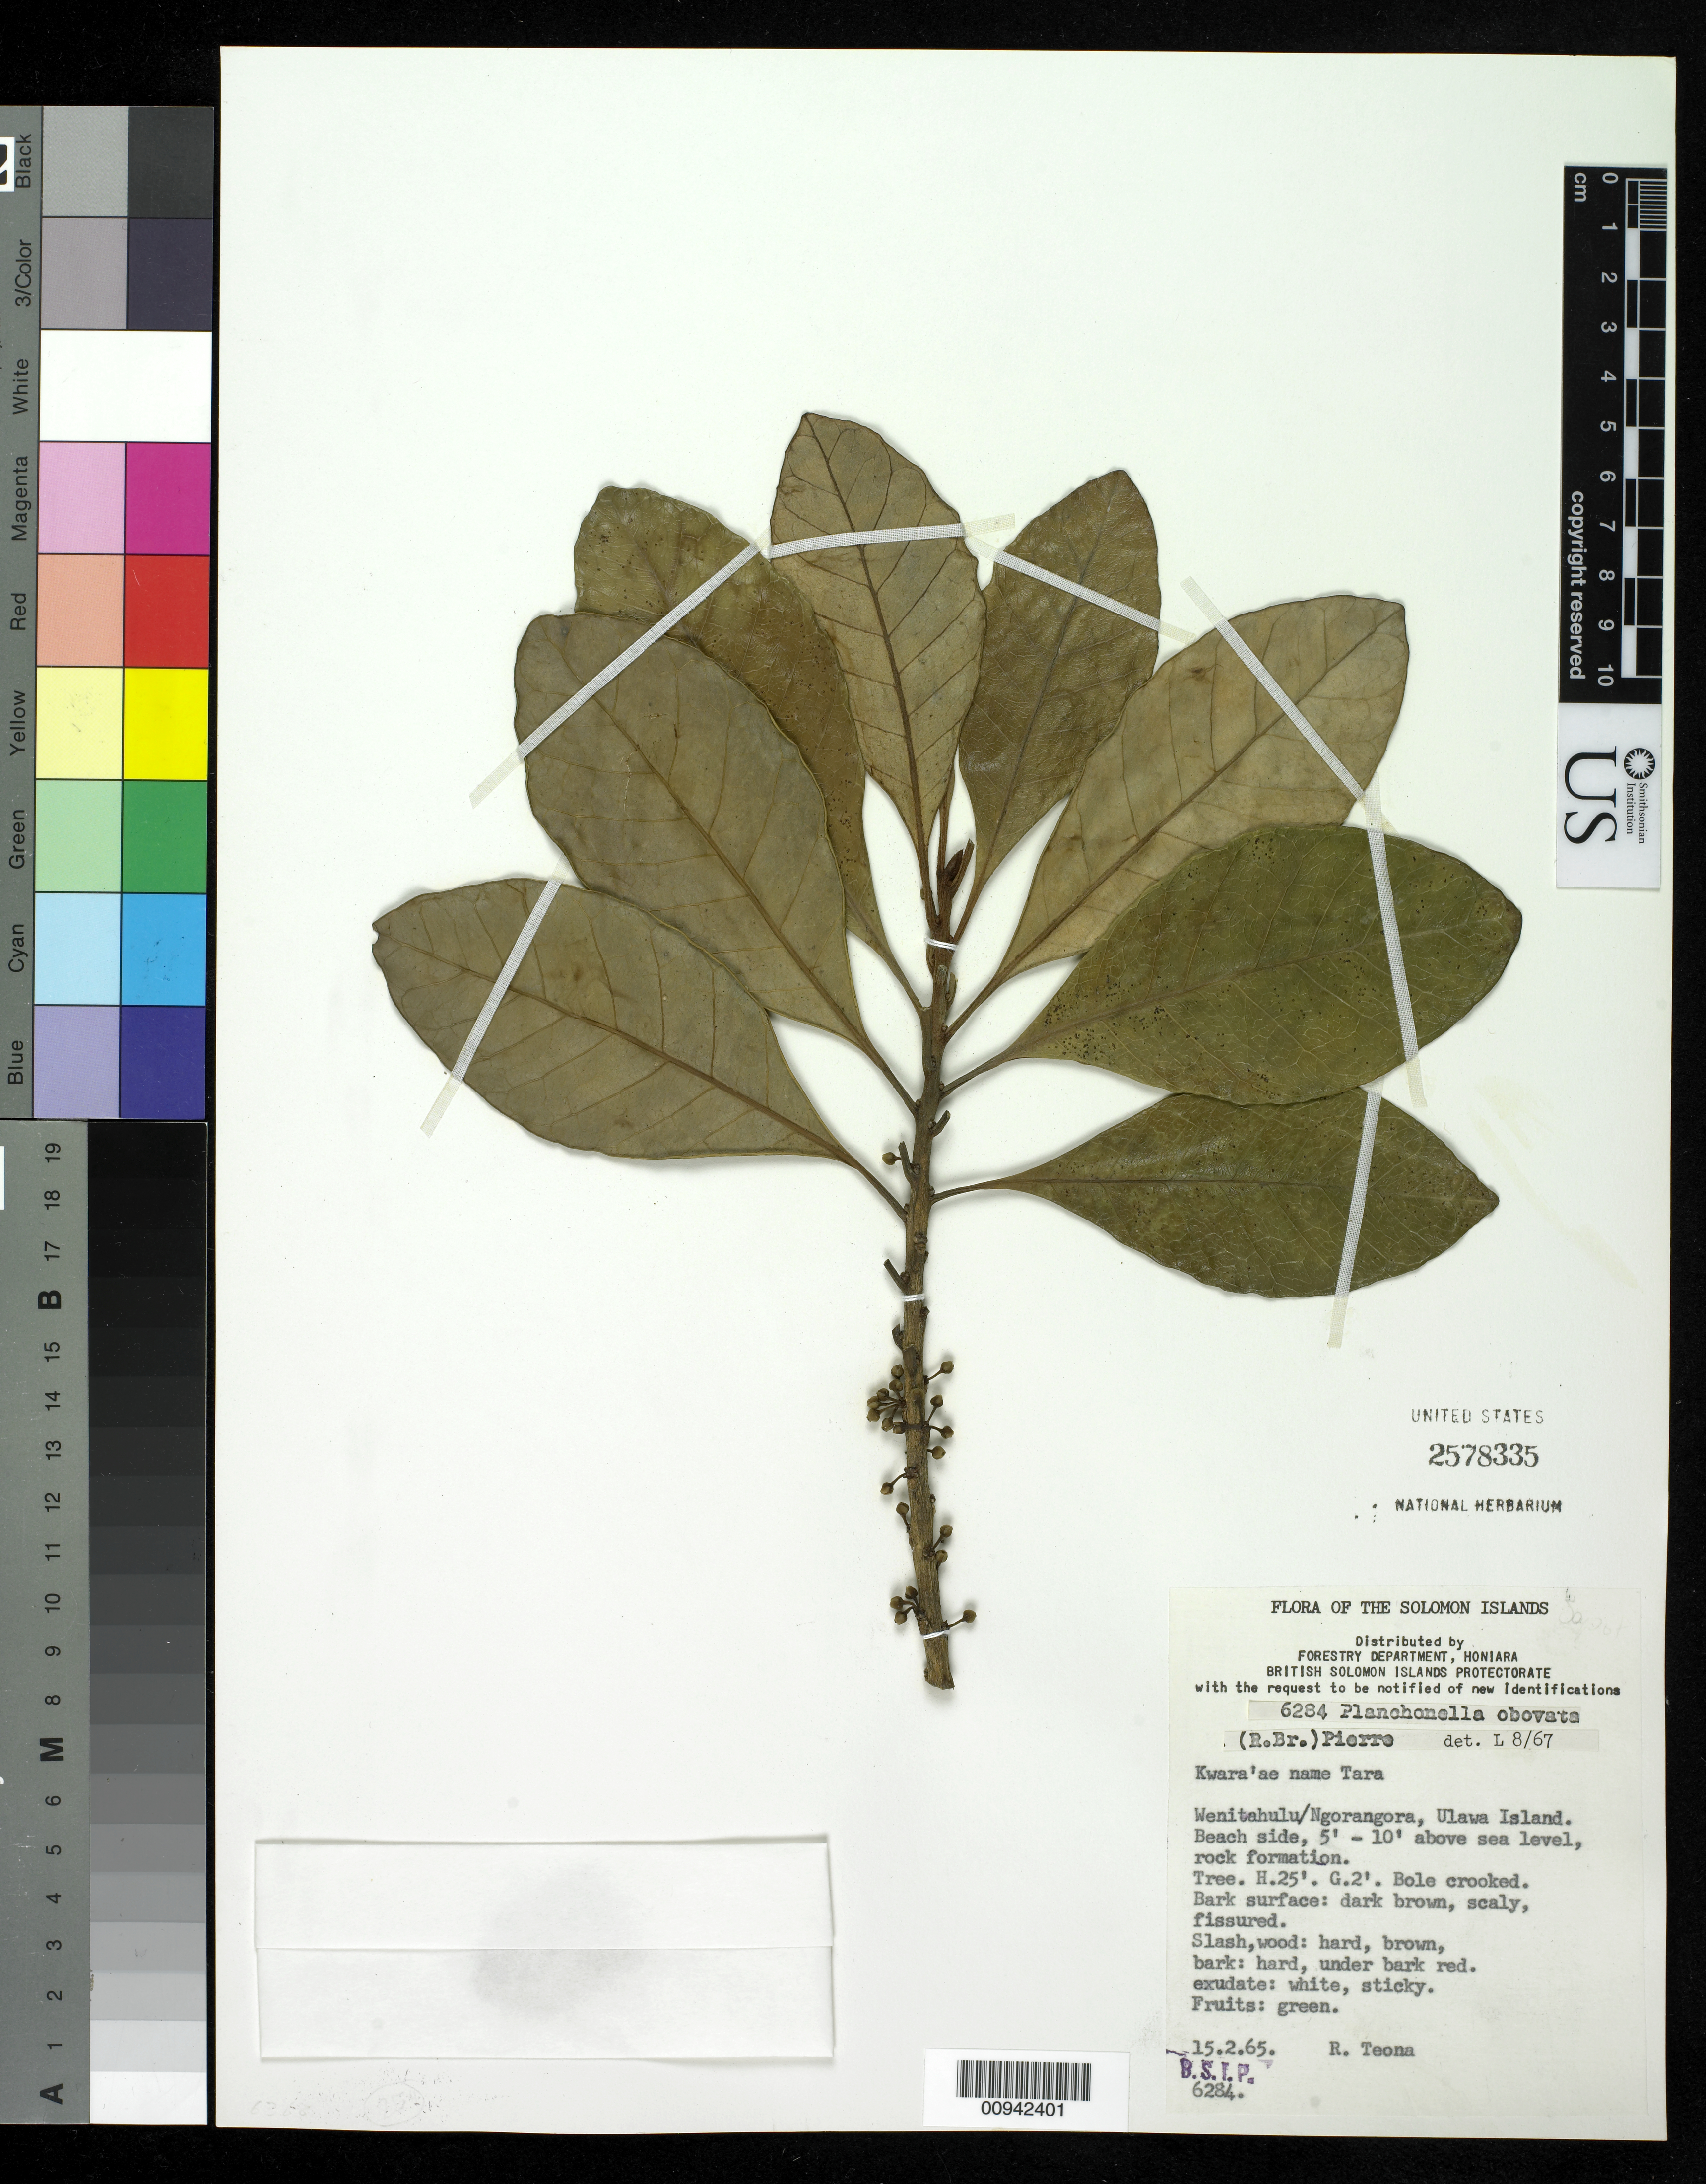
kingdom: Plantae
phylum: Tracheophyta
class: Magnoliopsida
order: Ericales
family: Sapotaceae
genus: Planchonella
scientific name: Planchonella obovata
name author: (R. Br.) Pierre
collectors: R. Teona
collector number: BSIP 6284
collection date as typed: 15 Feb 1965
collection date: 1965-02-15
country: Solomon Islands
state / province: Makira-Ulawa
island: Ulawa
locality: Wenitahulu/Ngorangora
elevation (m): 2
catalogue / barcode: US 2578335